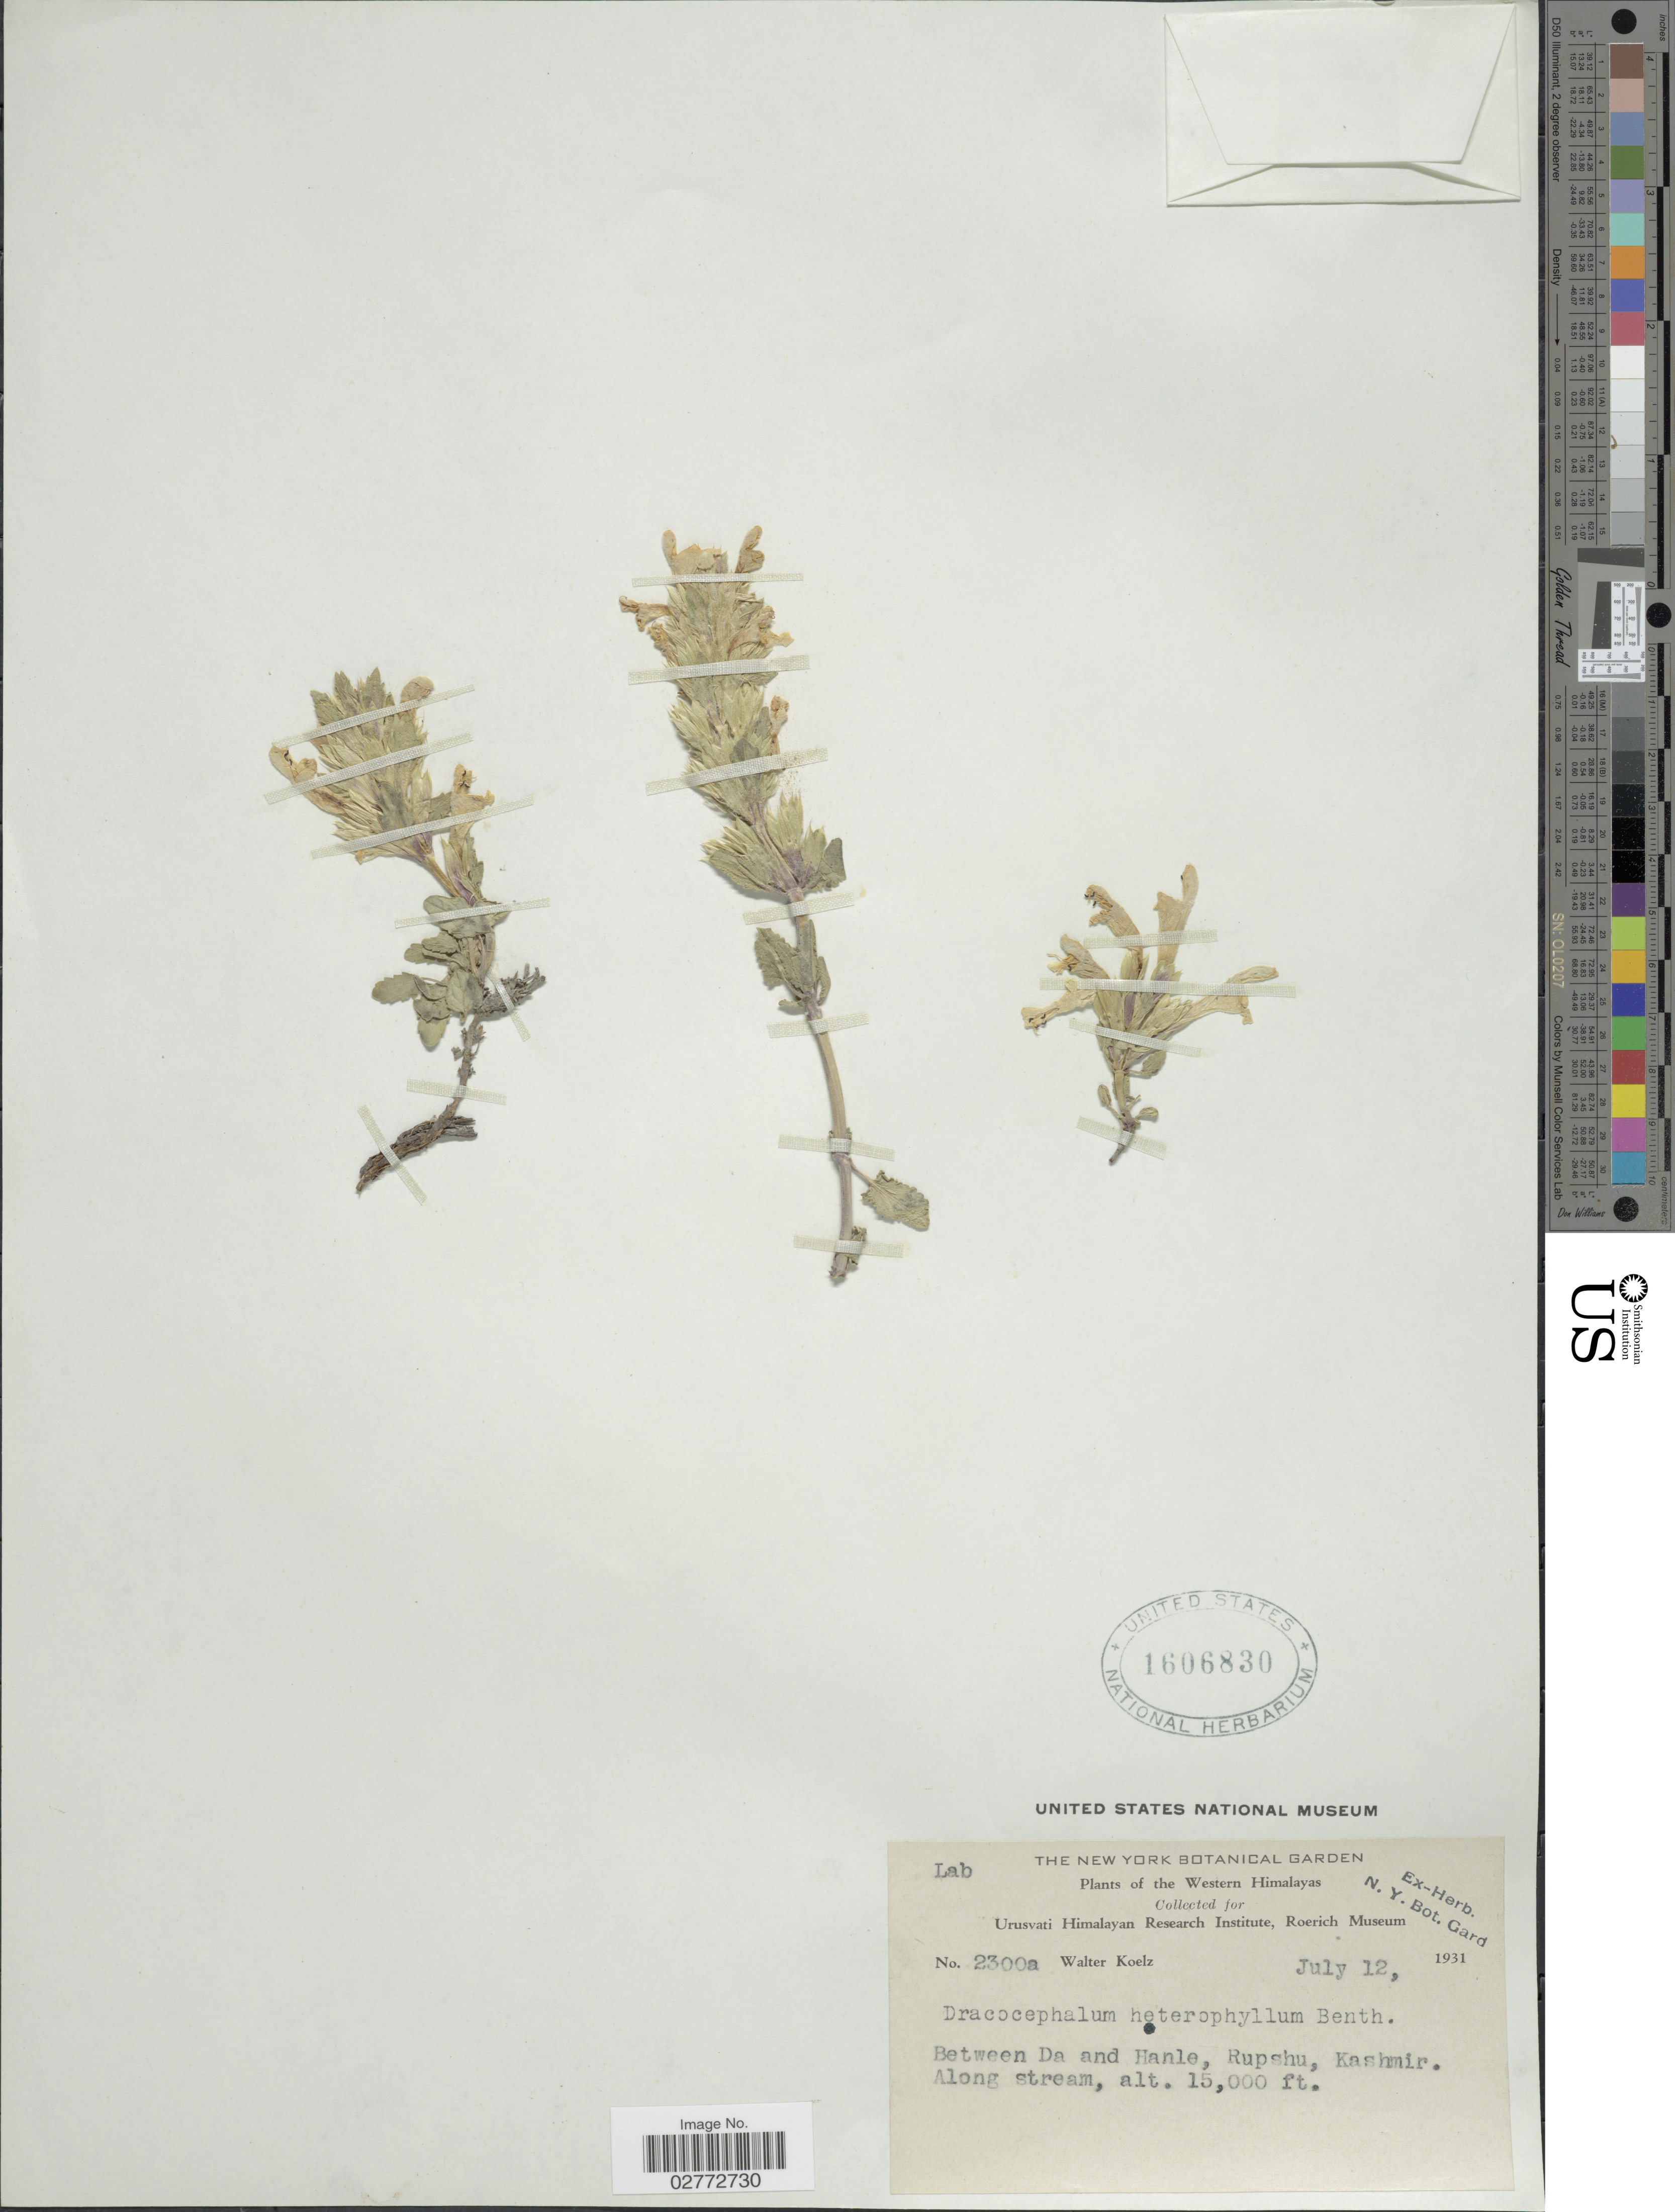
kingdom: Plantae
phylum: Tracheophyta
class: Magnoliopsida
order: Lamiales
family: Lamiaceae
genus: Dracocephalum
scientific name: Dracocephalum heterophyllum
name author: Benth.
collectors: W. N. Koelz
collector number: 2300a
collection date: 1931-07-12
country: India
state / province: Jammu and Kashmir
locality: Western Himalayas. Between Da and Hanle, Rupshu, Kashmir. Along stream.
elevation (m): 4572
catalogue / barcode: US 1606830